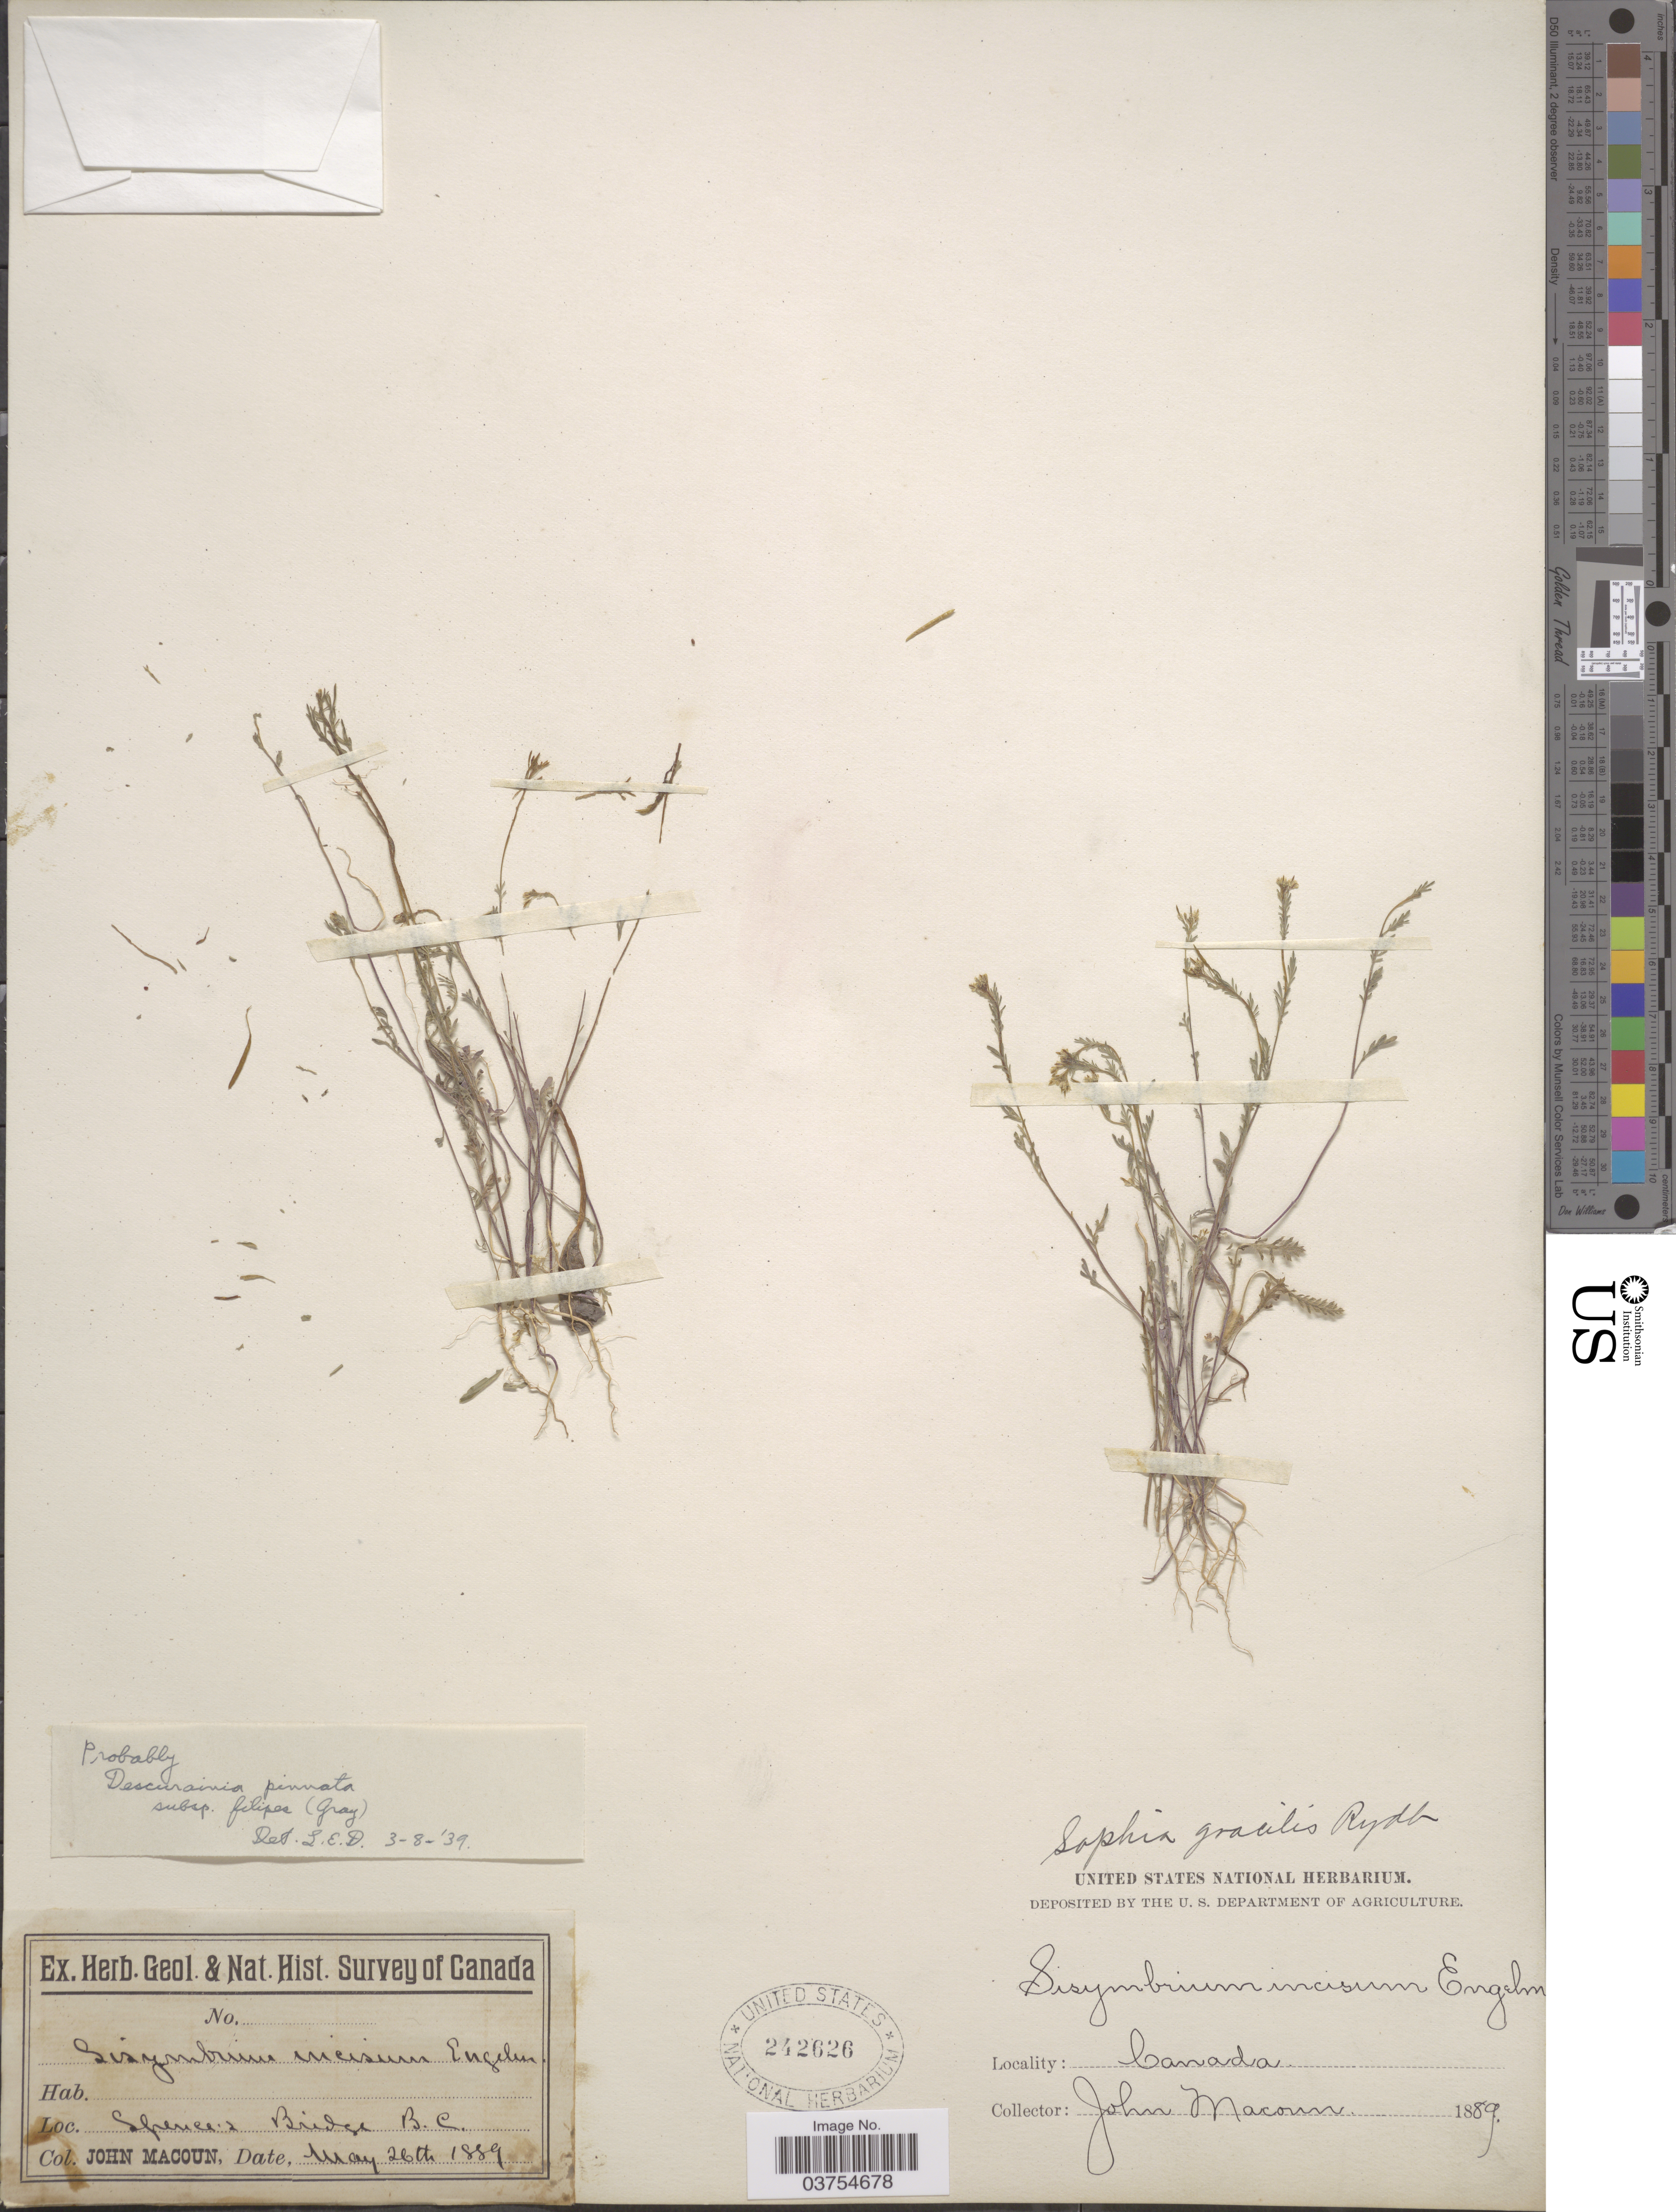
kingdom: Plantae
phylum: Tracheophyta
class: Magnoliopsida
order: Brassicales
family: Brassicaceae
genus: Descurainia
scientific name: Descurainia pinnata subsp. filipes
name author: (A. Gray) Detling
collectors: J. Macoun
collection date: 1889-05-26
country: Canada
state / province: British Columbia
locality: Spencer Bridge.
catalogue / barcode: US 242626